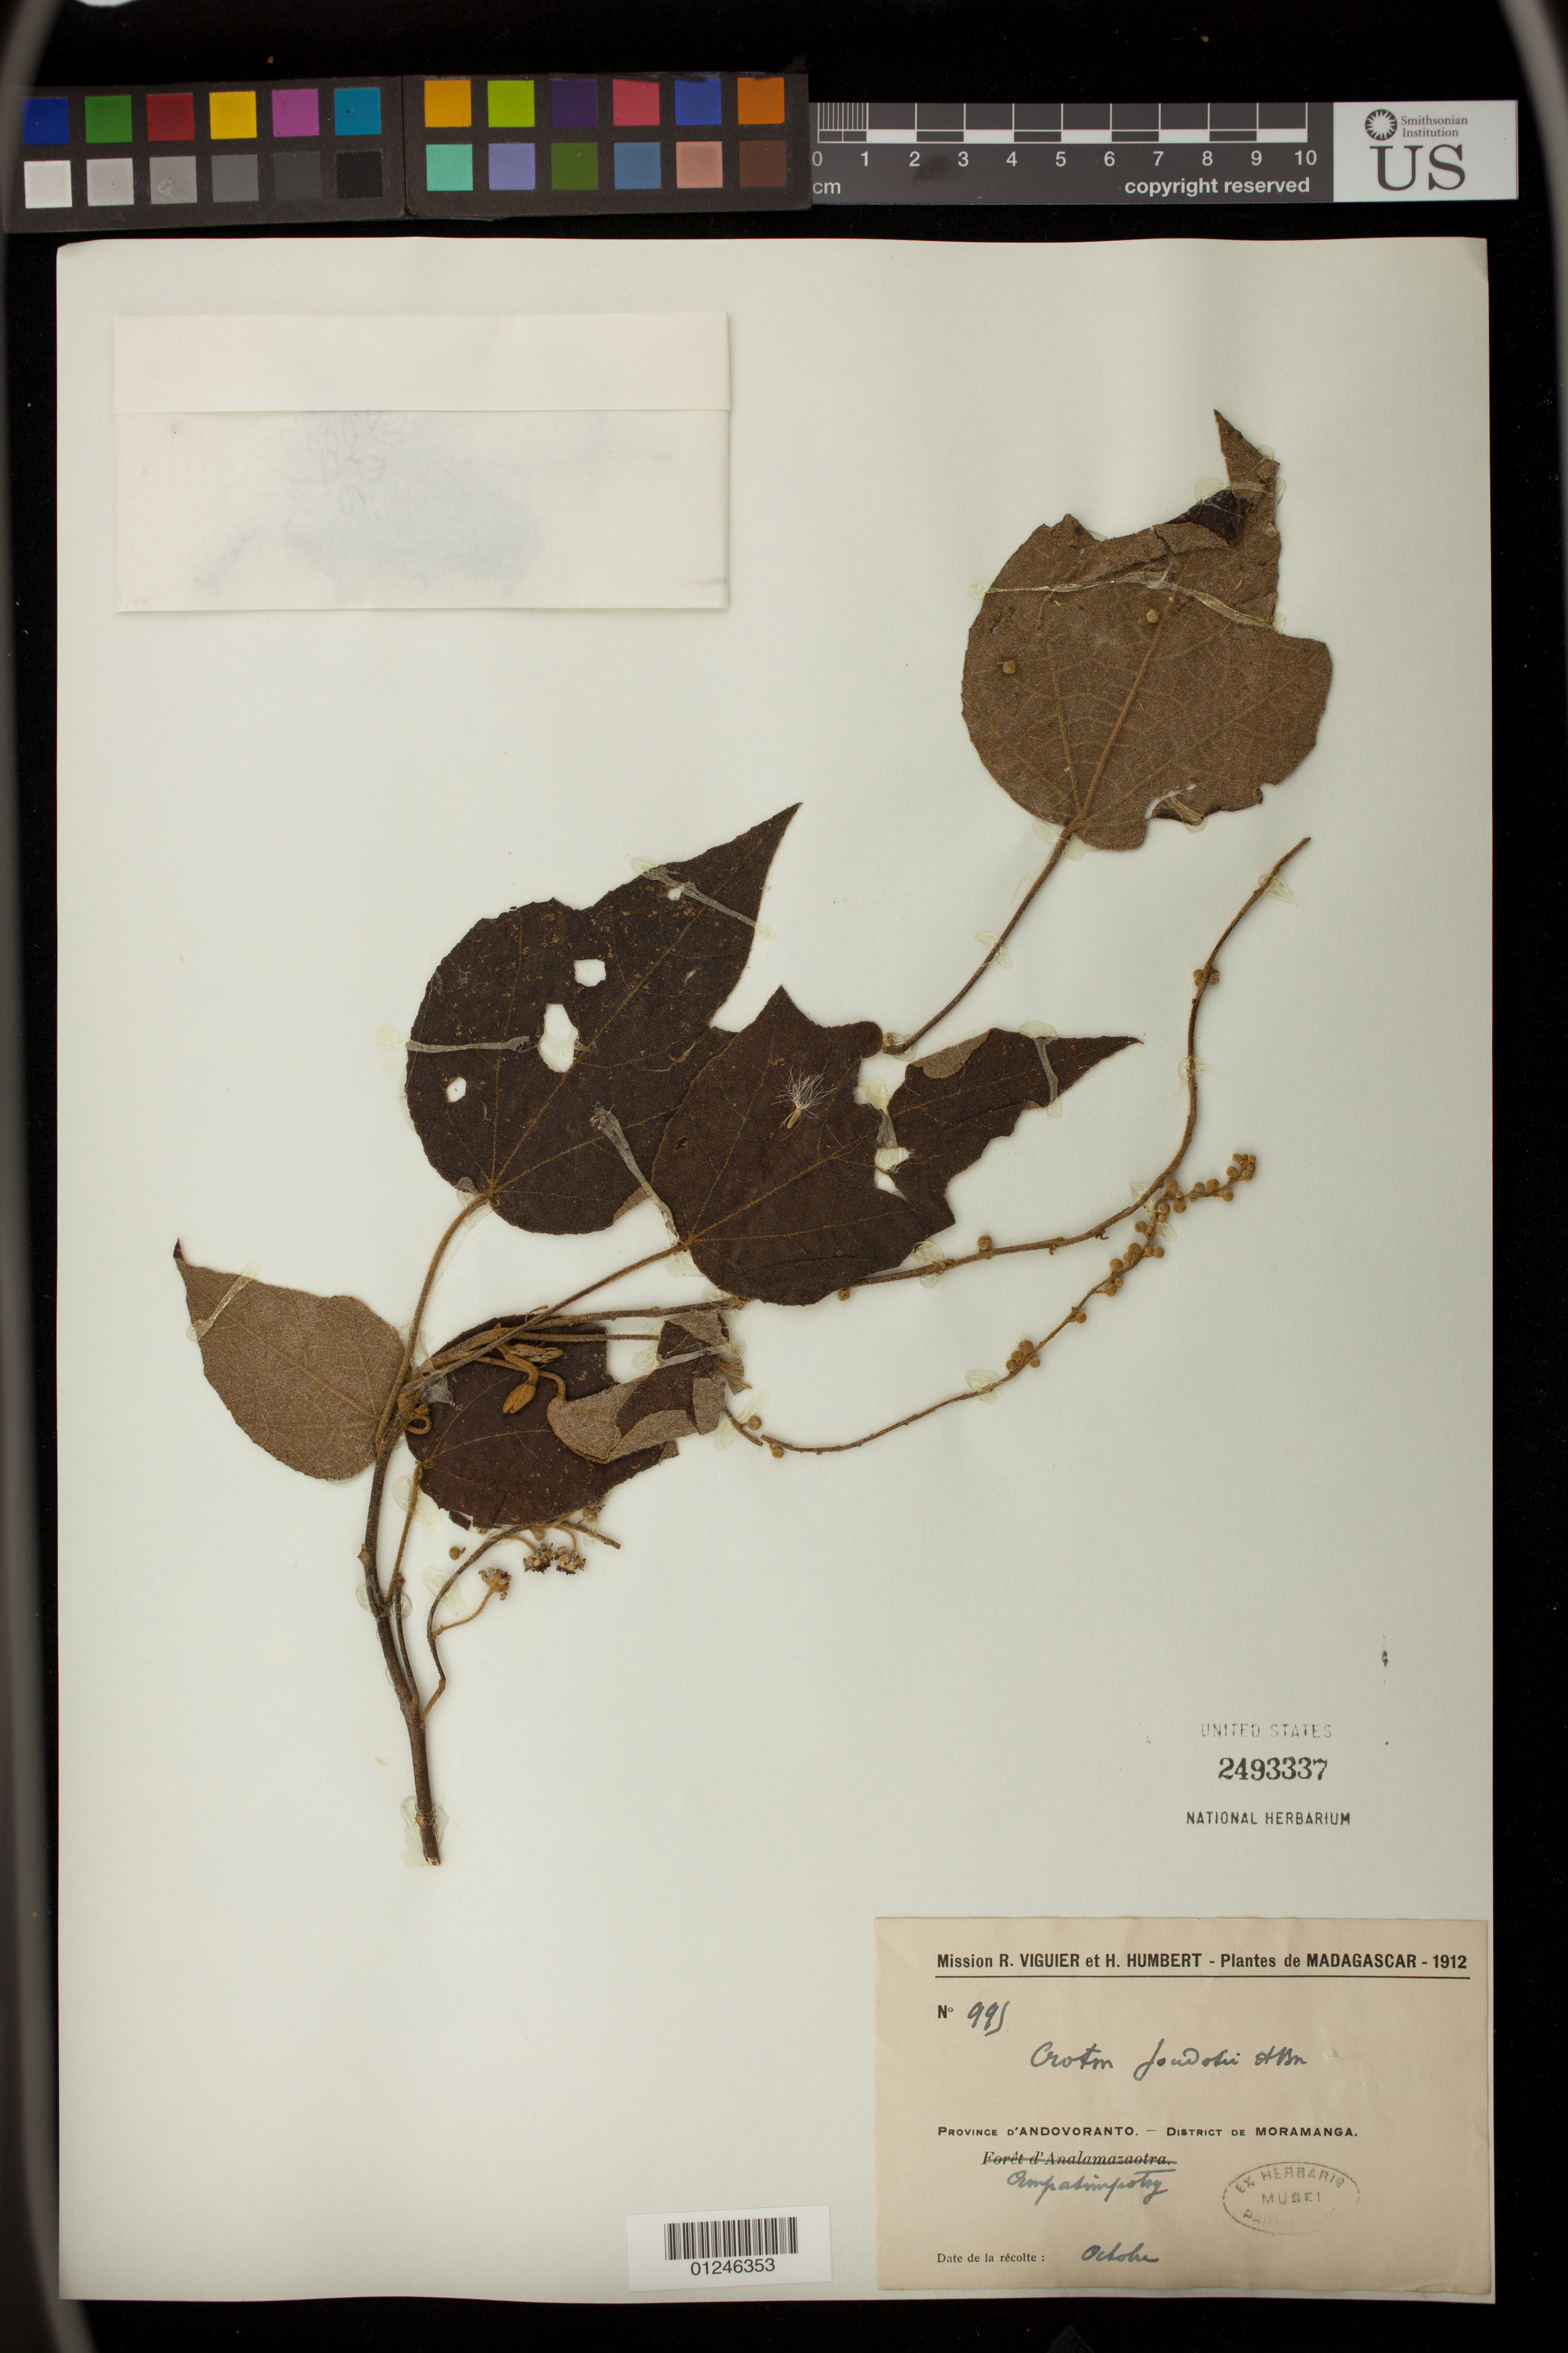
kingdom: Plantae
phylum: Tracheophyta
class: Magnoliopsida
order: Malpighiales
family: Euphorbiaceae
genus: Croton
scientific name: Croton goudotii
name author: Baill.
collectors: R. Viguier & H. Humbert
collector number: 991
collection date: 1912-10-01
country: Madagascar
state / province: Atsinanana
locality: Moramanga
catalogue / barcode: US 2493337